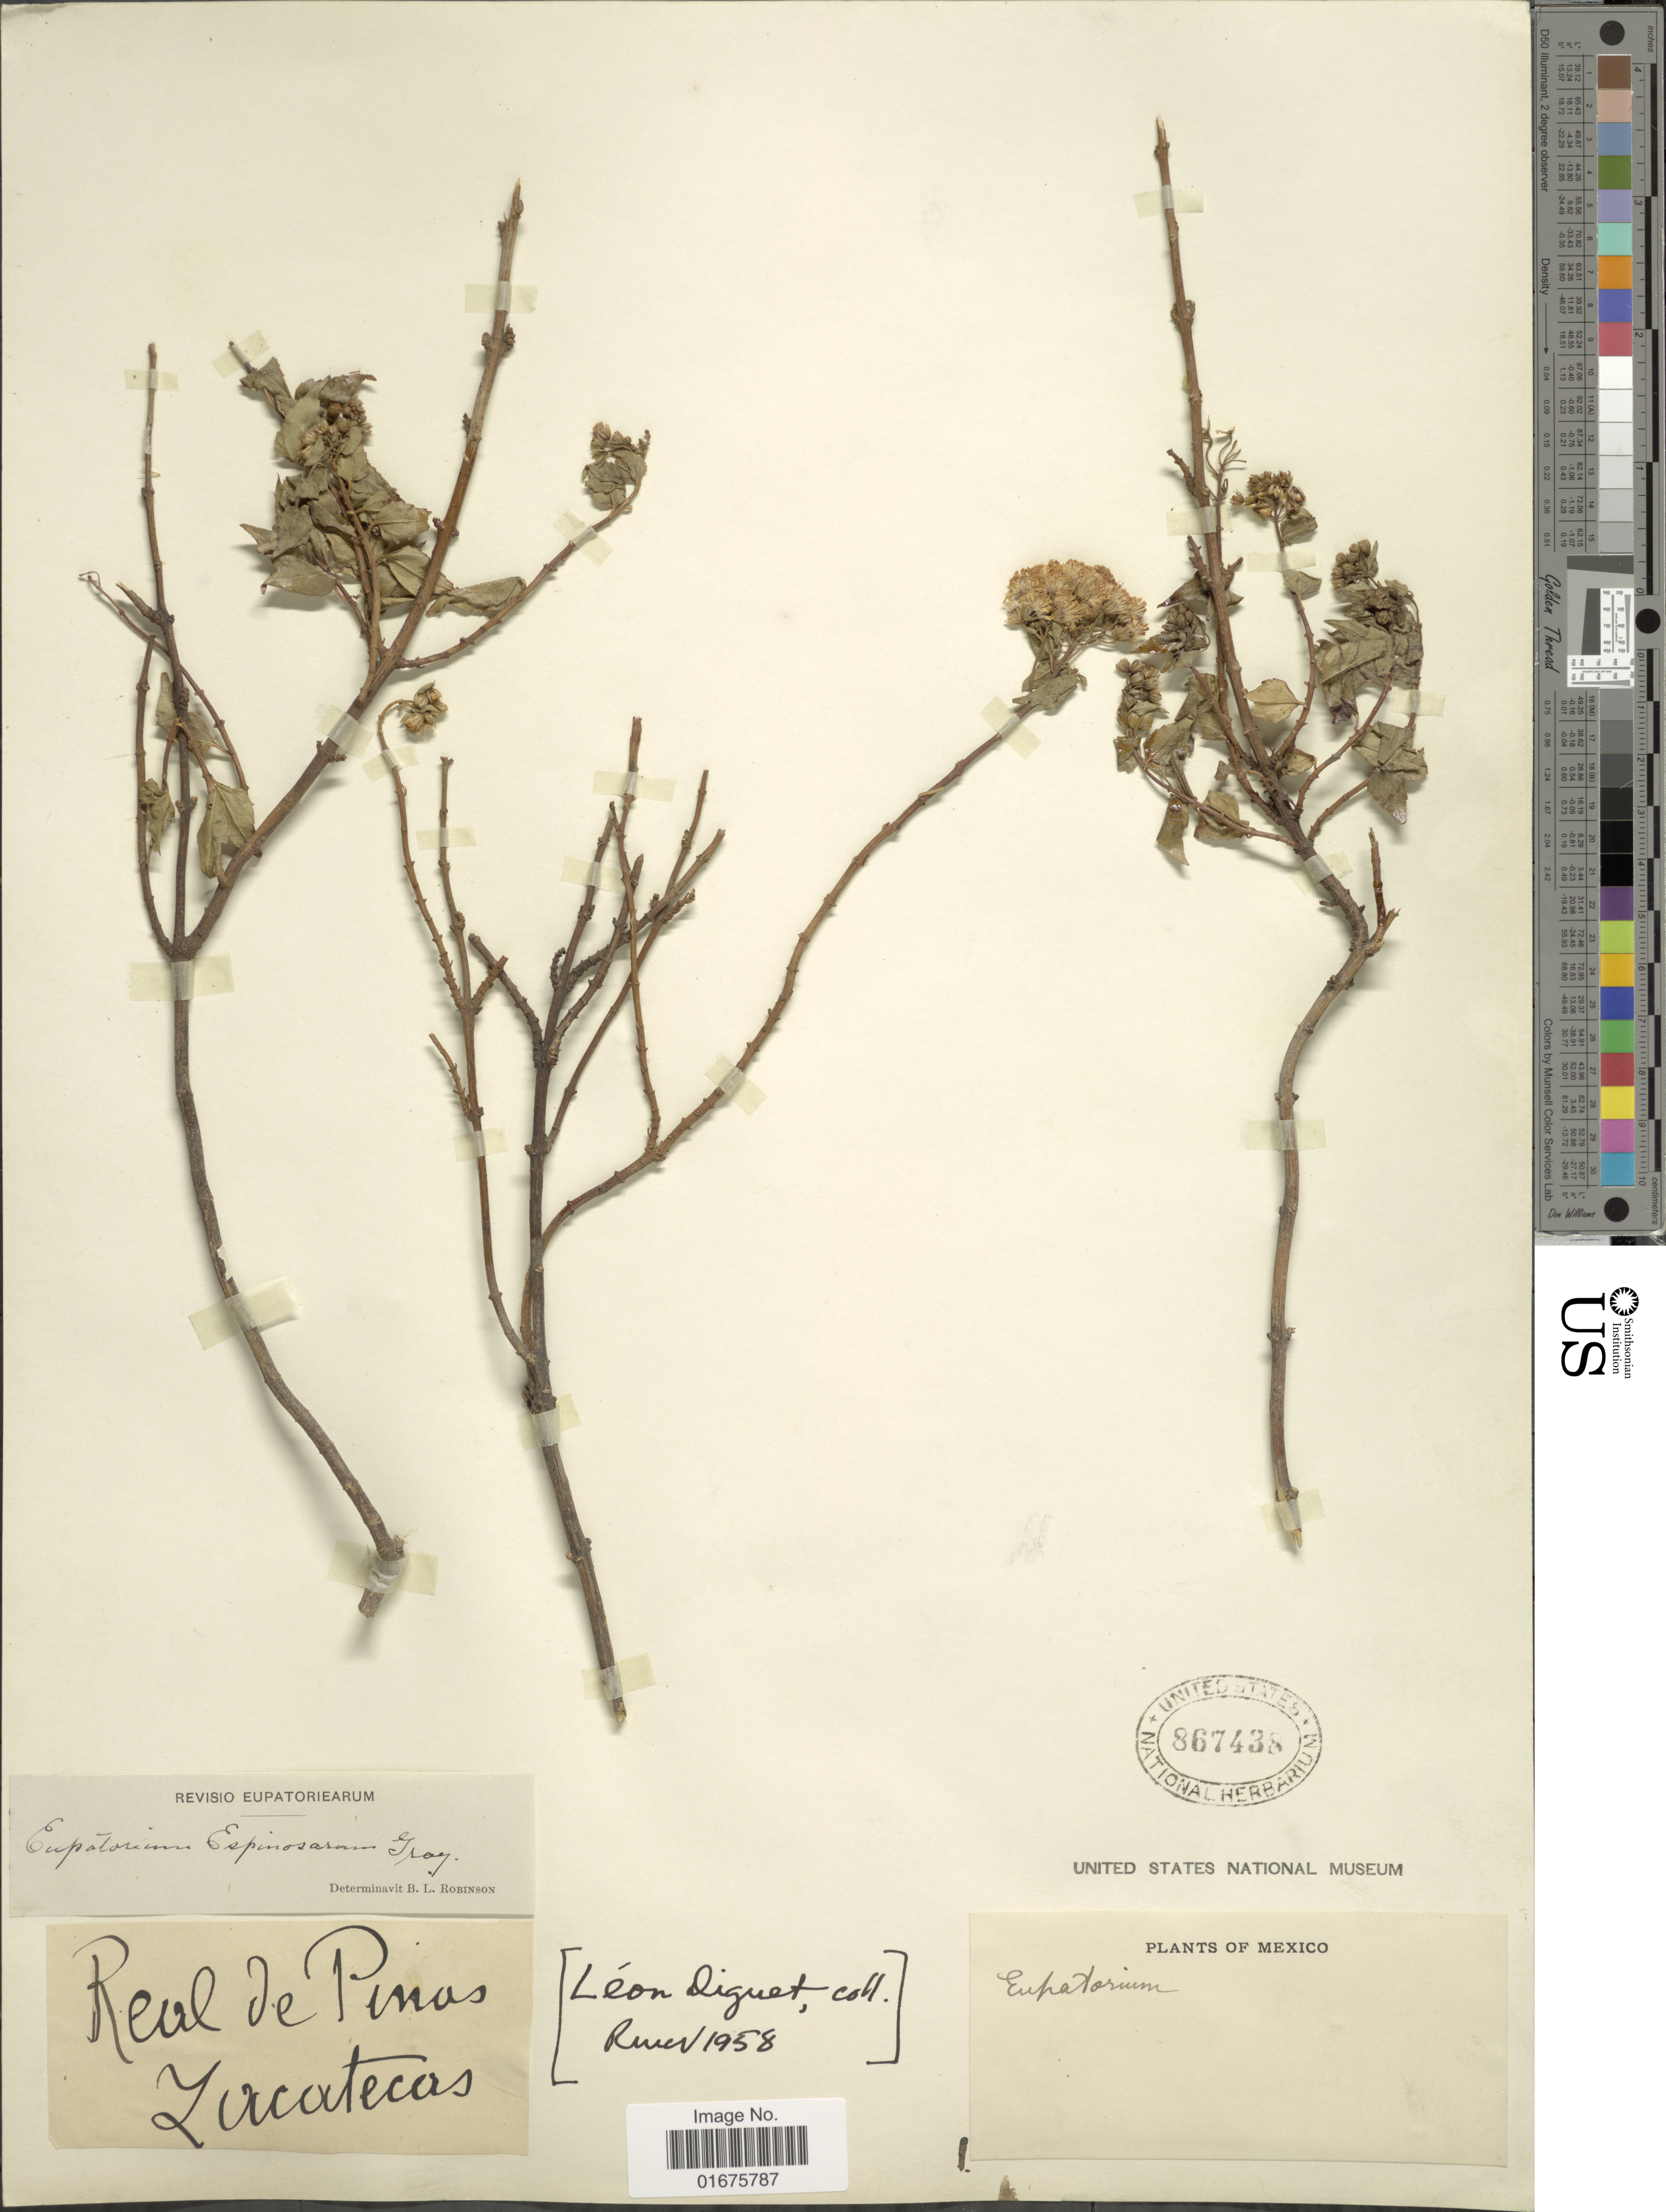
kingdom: Plantae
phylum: Tracheophyta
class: Magnoliopsida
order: Asterales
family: Asteraceae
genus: Ageratina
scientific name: Ageratina espinosarum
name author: (A. Gray) R.M. King & H. Rob.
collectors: L. Diguet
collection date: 1958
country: Mexico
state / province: Zacatecas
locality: Reul de Pinos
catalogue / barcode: US 867438